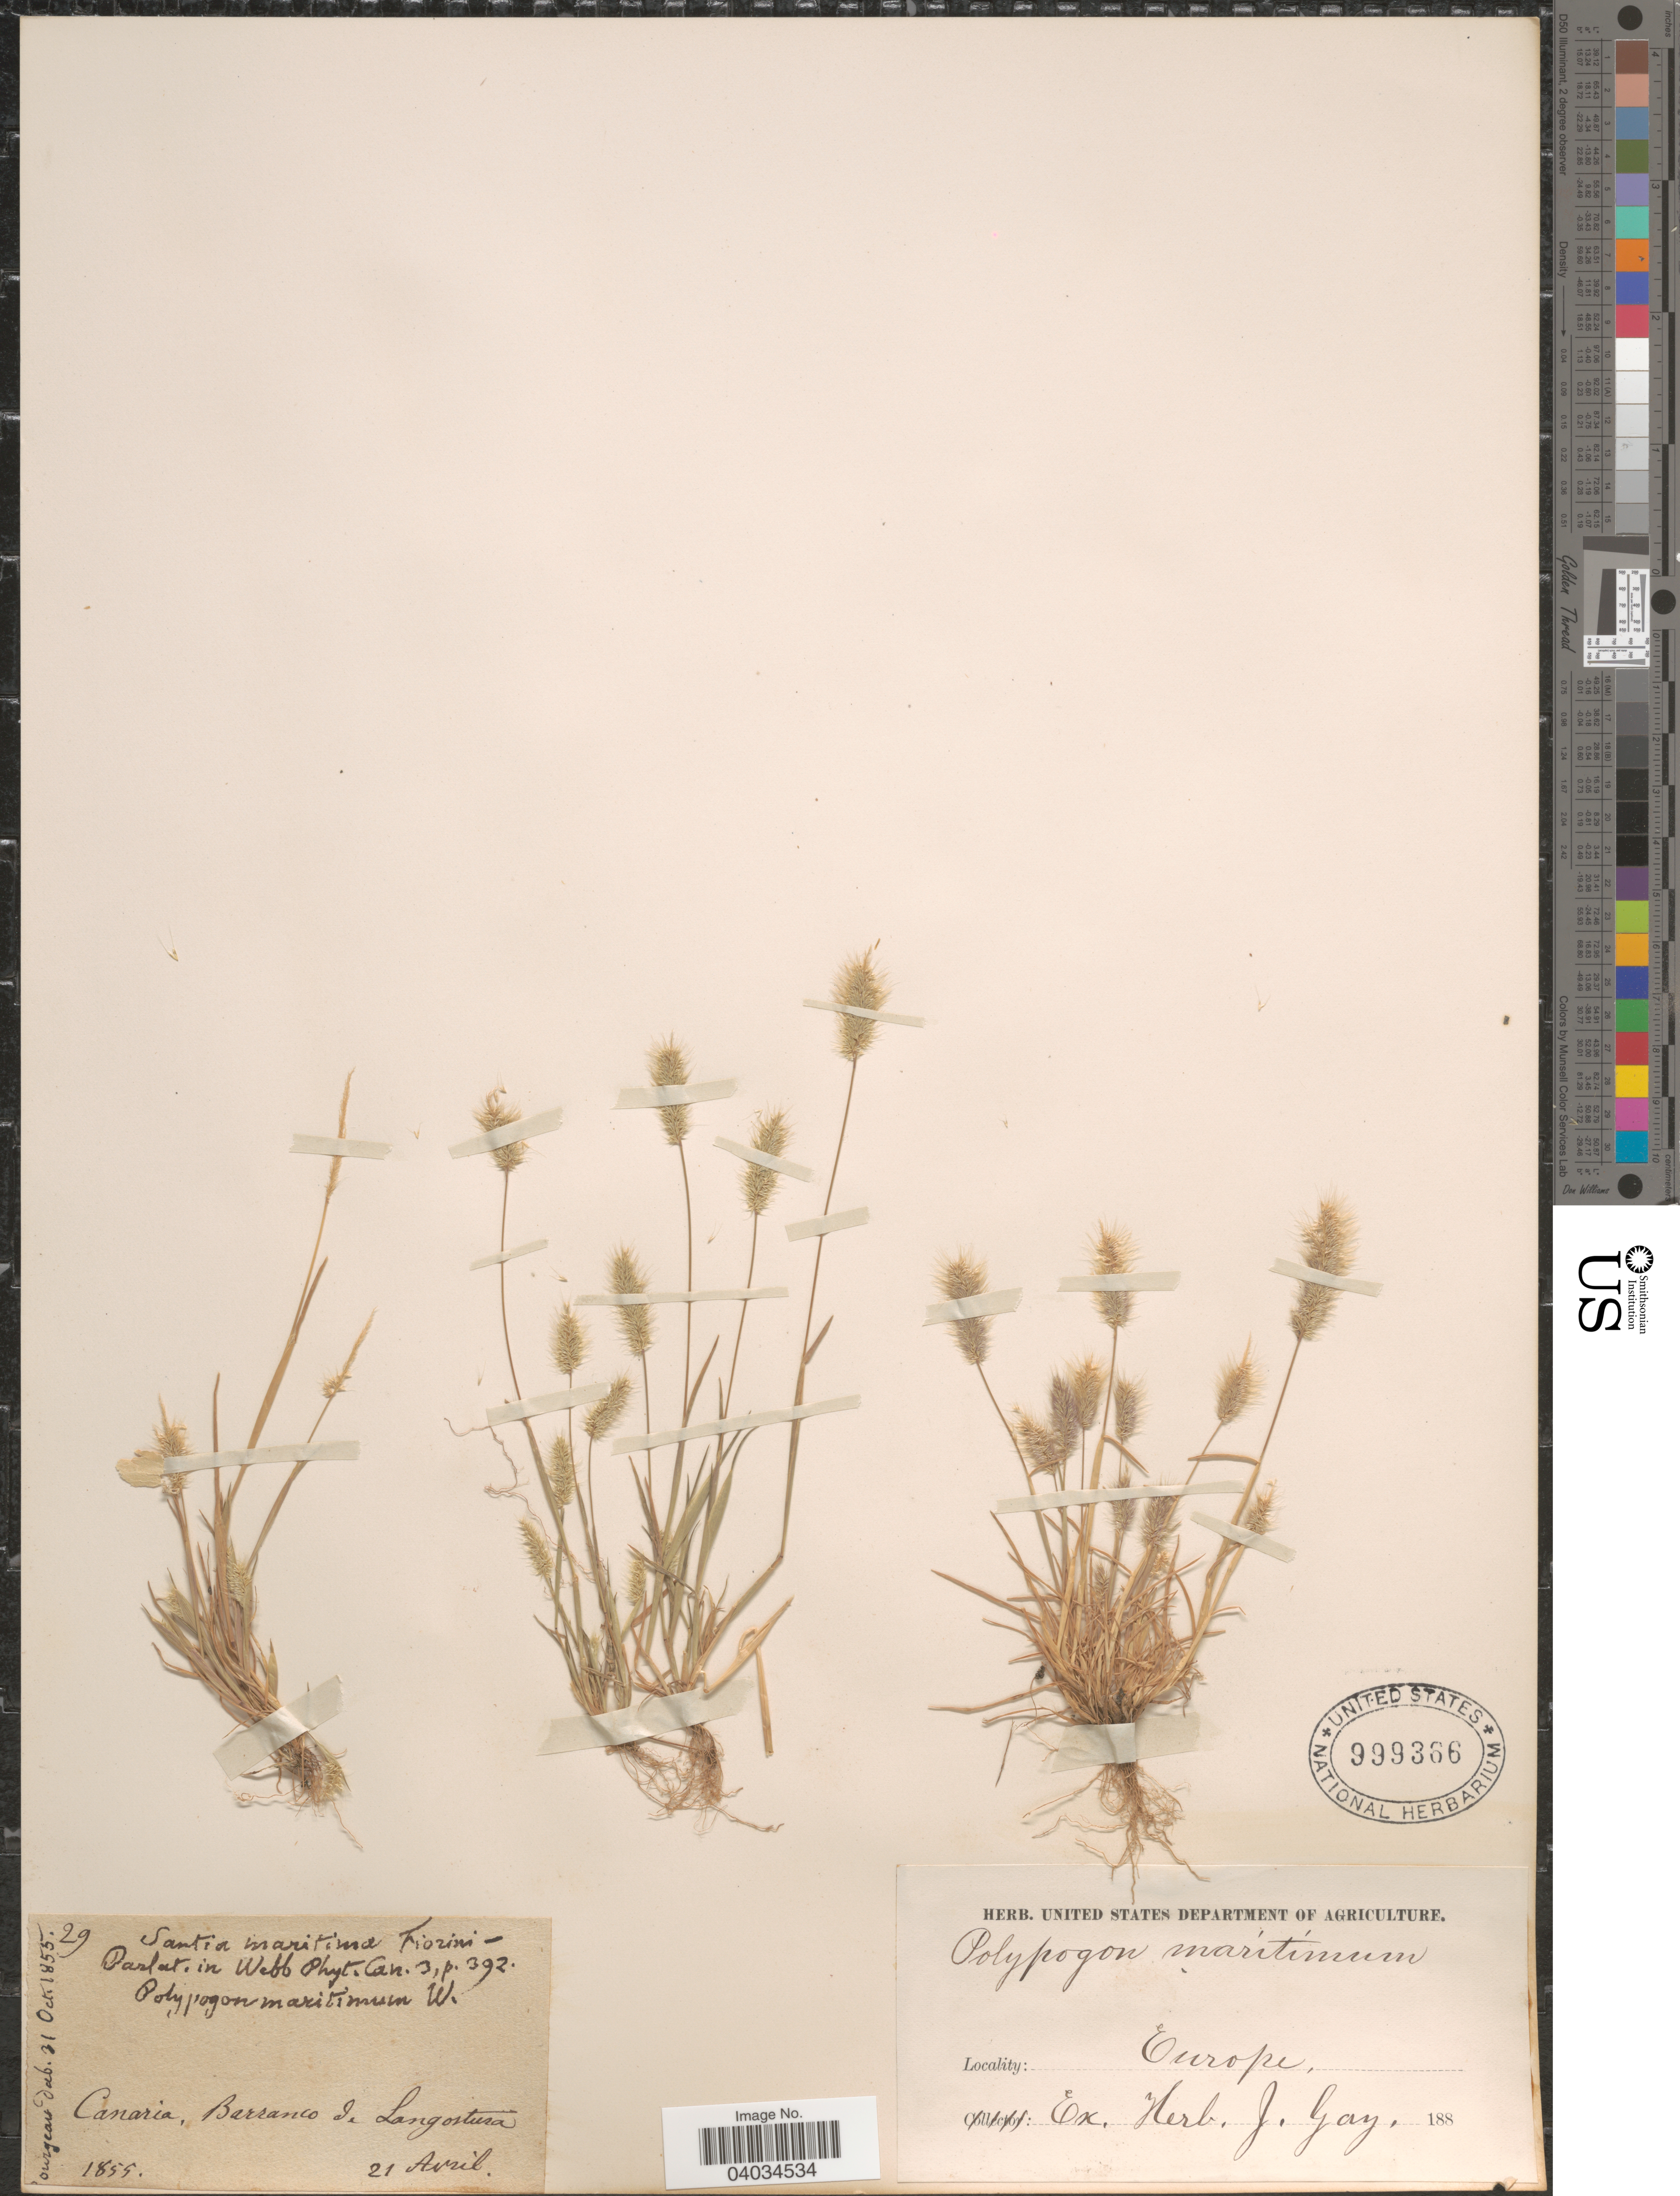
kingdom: Plantae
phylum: Tracheophyta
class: Liliopsida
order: Poales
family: Poaceae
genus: Polypogon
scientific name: Polypogon maritimus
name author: Willd.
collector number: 29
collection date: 1855-04-21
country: Spain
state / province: Canarias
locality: Canaria, Barranco de Langostura.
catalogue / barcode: US 999366